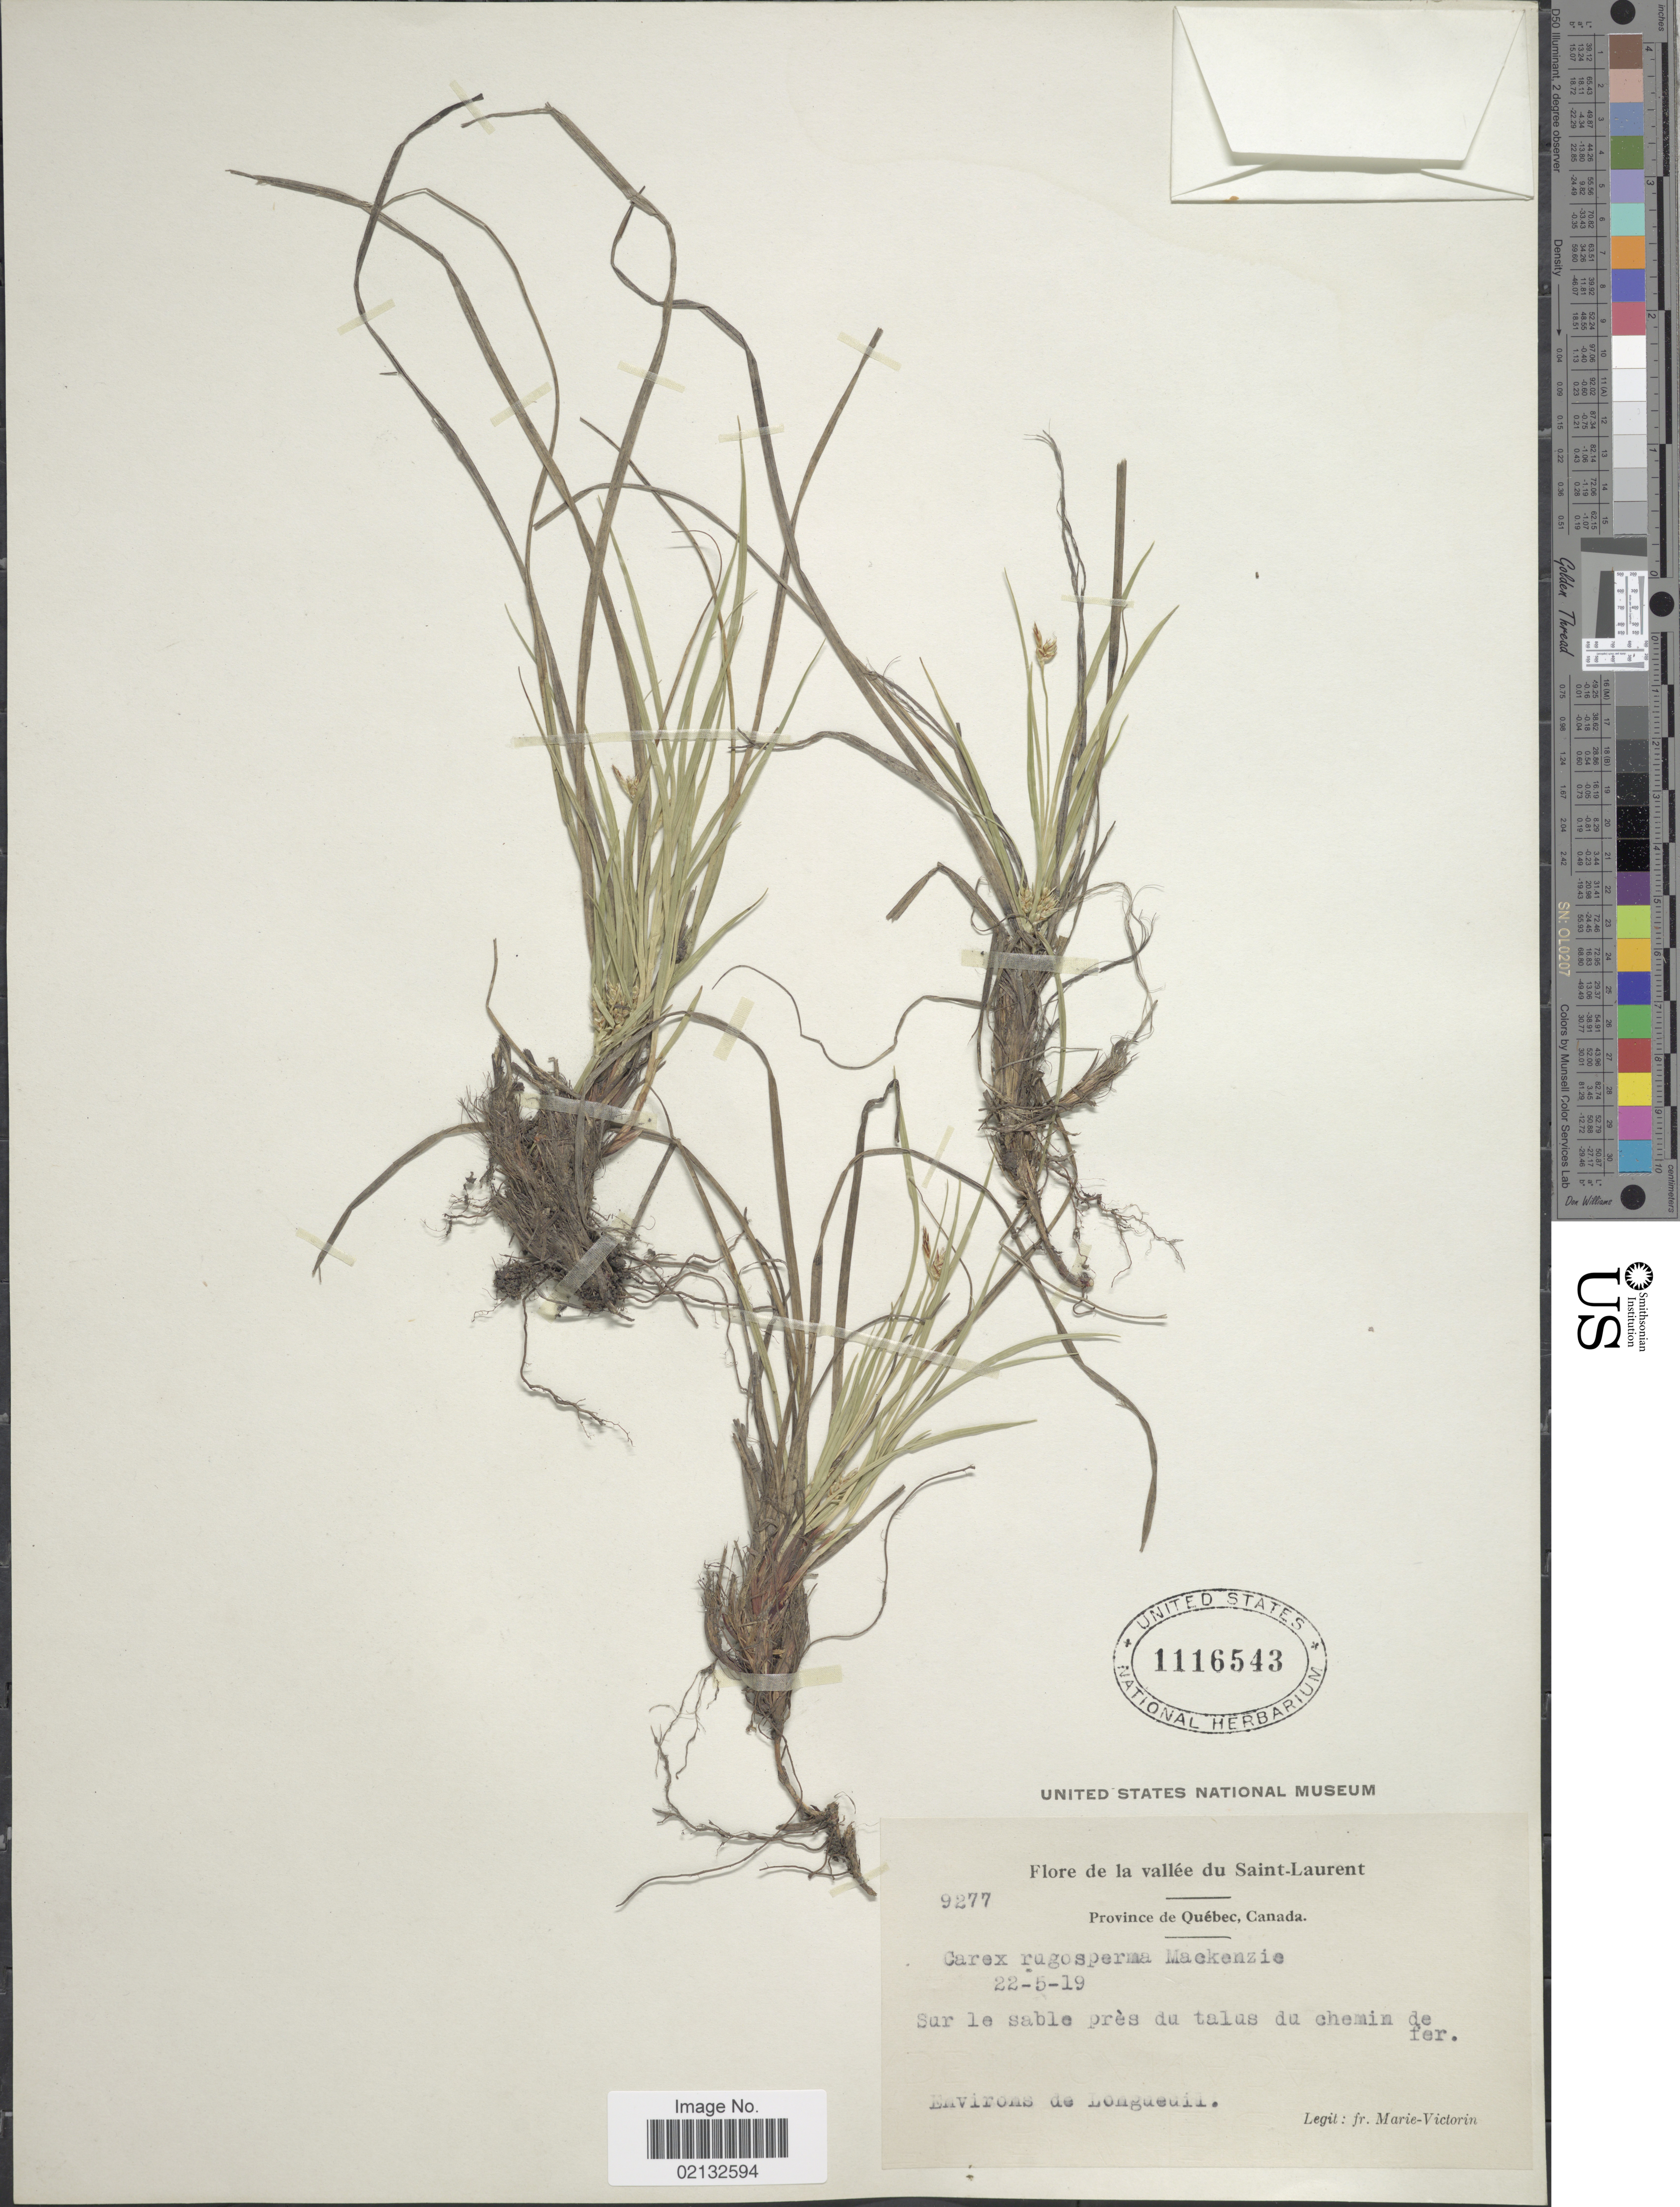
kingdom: Plantae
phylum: Tracheophyta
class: Liliopsida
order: Poales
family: Cyperaceae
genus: Carex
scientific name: Carex rugosperma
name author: Mack.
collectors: Fr. Marie-Victorin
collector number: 9277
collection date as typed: Transcribed d/m/y: 22/5/19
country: Canada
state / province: Quebec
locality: La vallee du Saint-Laurent. Province de Quebec, Environs de Longueuil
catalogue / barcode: US 1116543